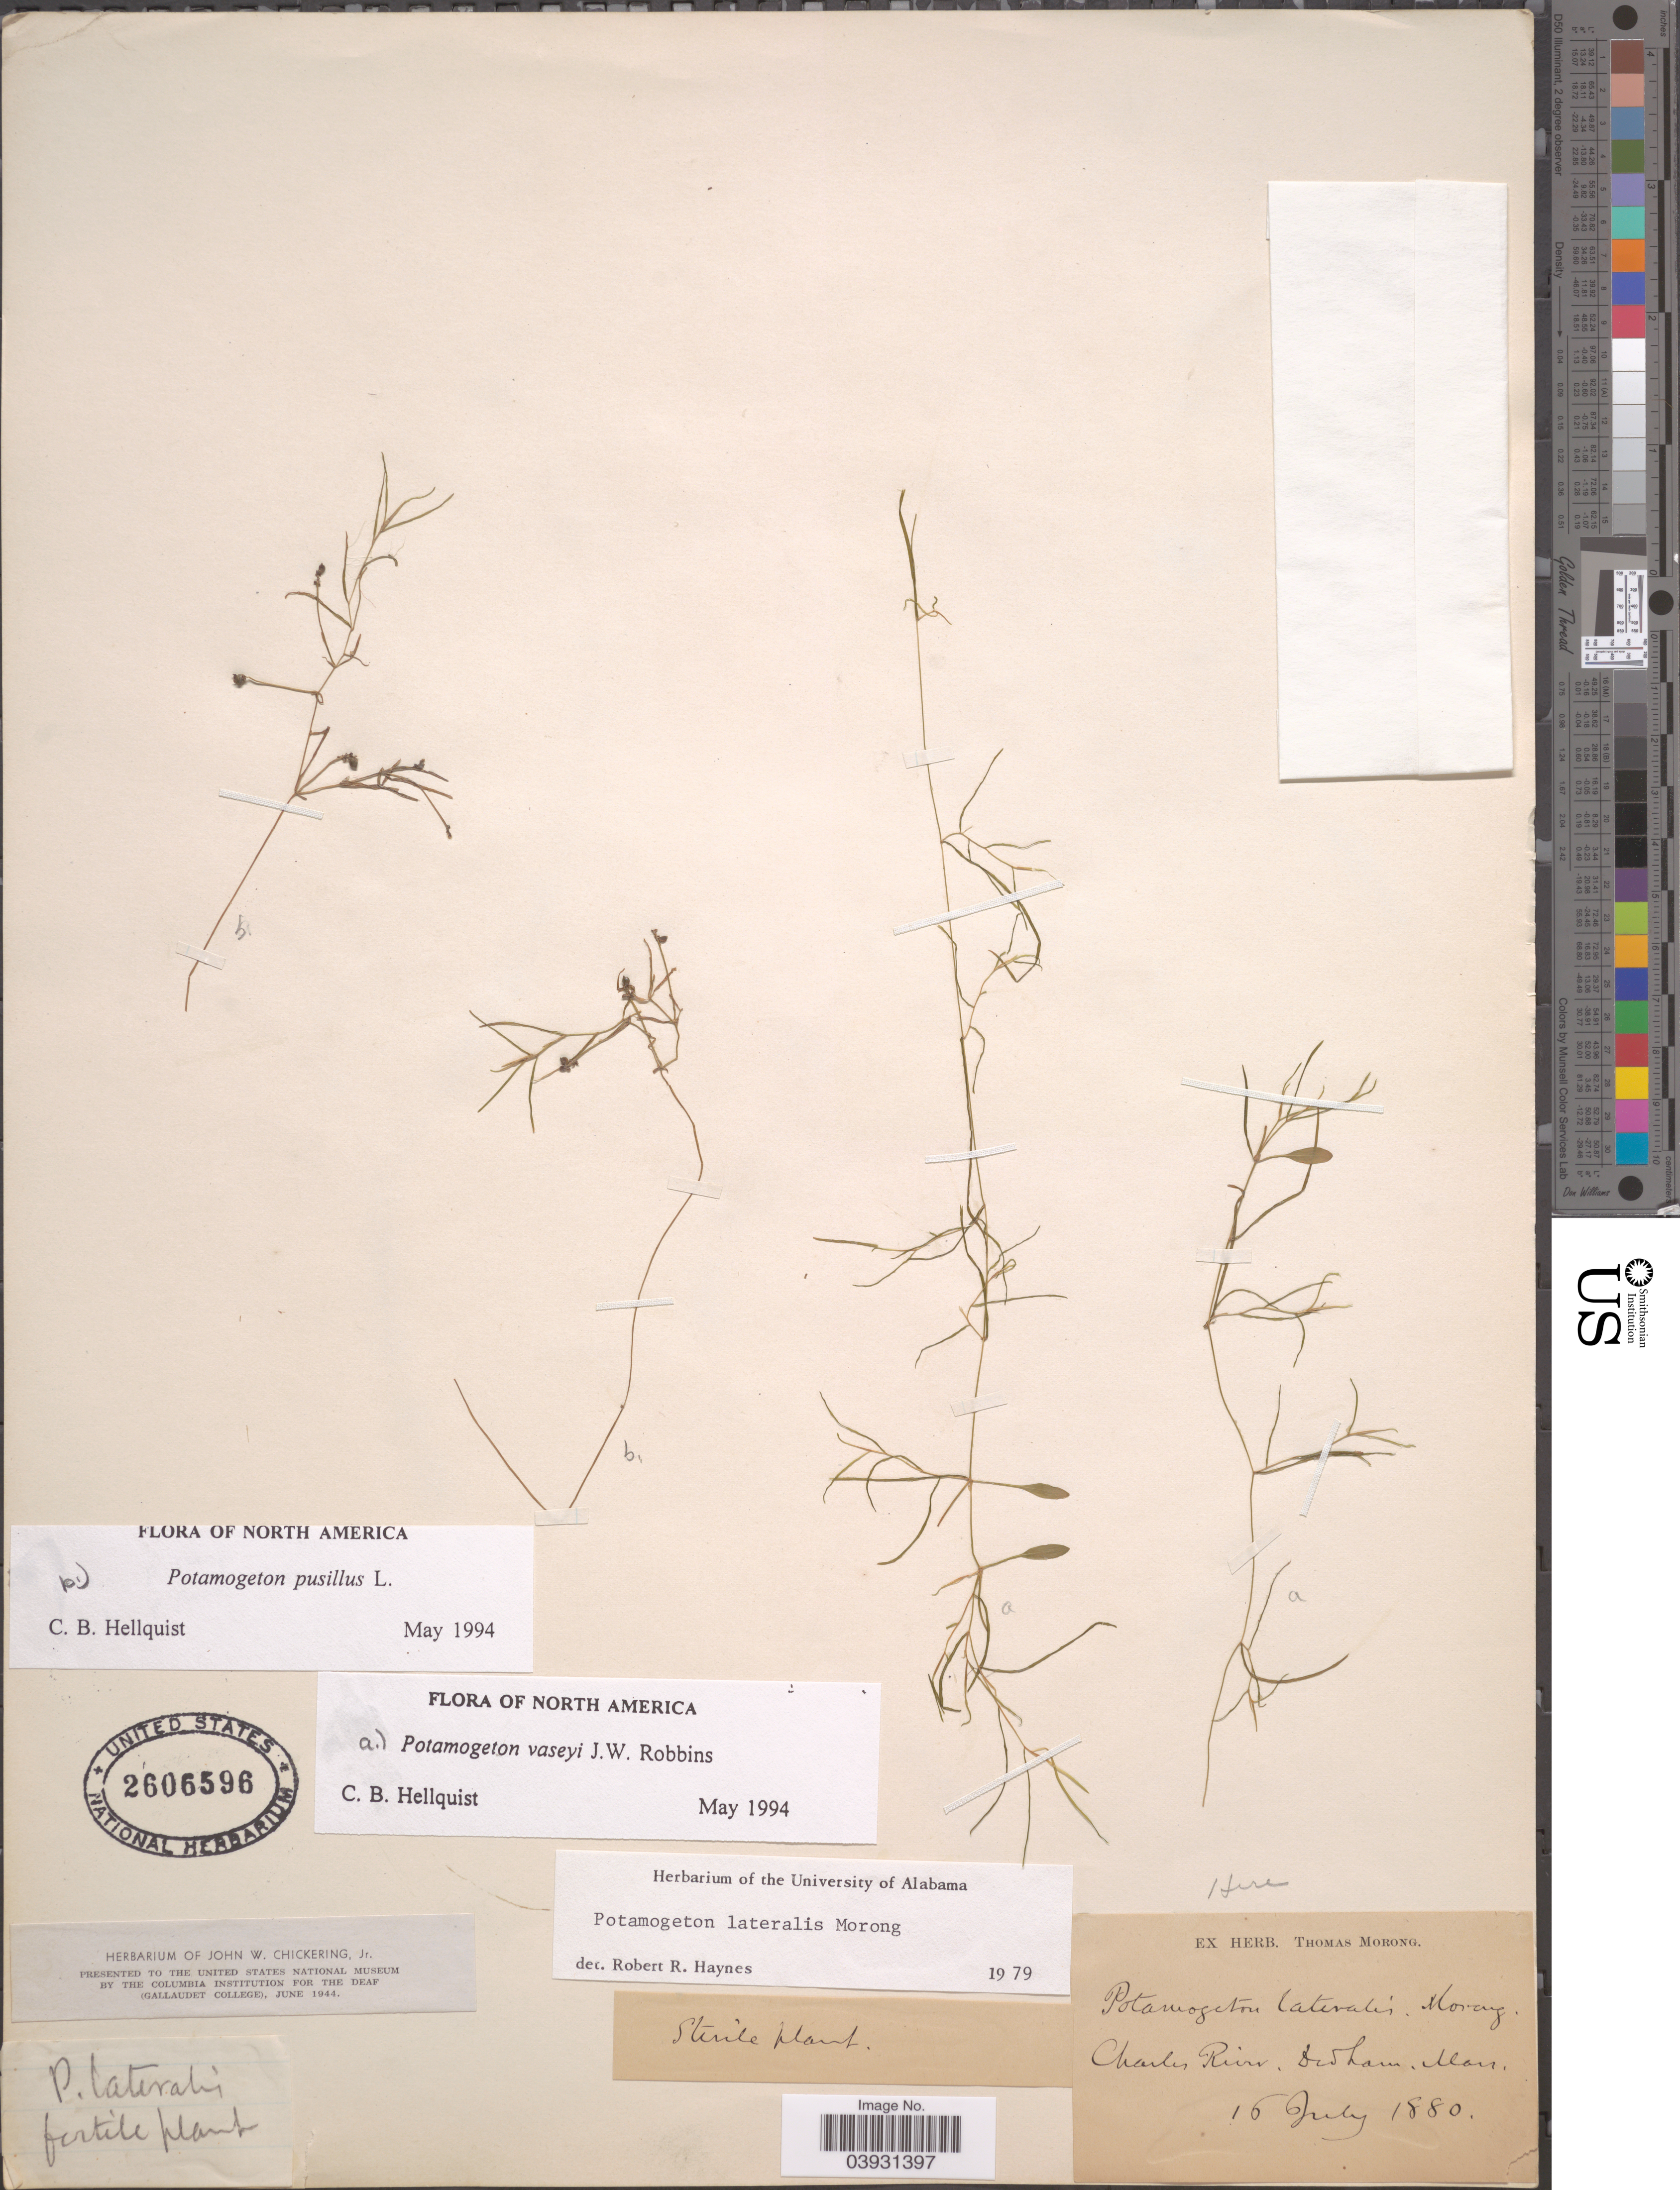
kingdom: Plantae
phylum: Tracheophyta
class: Liliopsida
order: Alismatales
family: Potamogetonaceae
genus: Potamogeton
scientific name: Potamogeton vaseyi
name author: J.W. Robbins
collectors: ex Herb. T. Morong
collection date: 1880-07-16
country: United States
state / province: Massachusetts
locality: Charles River. Dedham.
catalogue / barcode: US 2606596